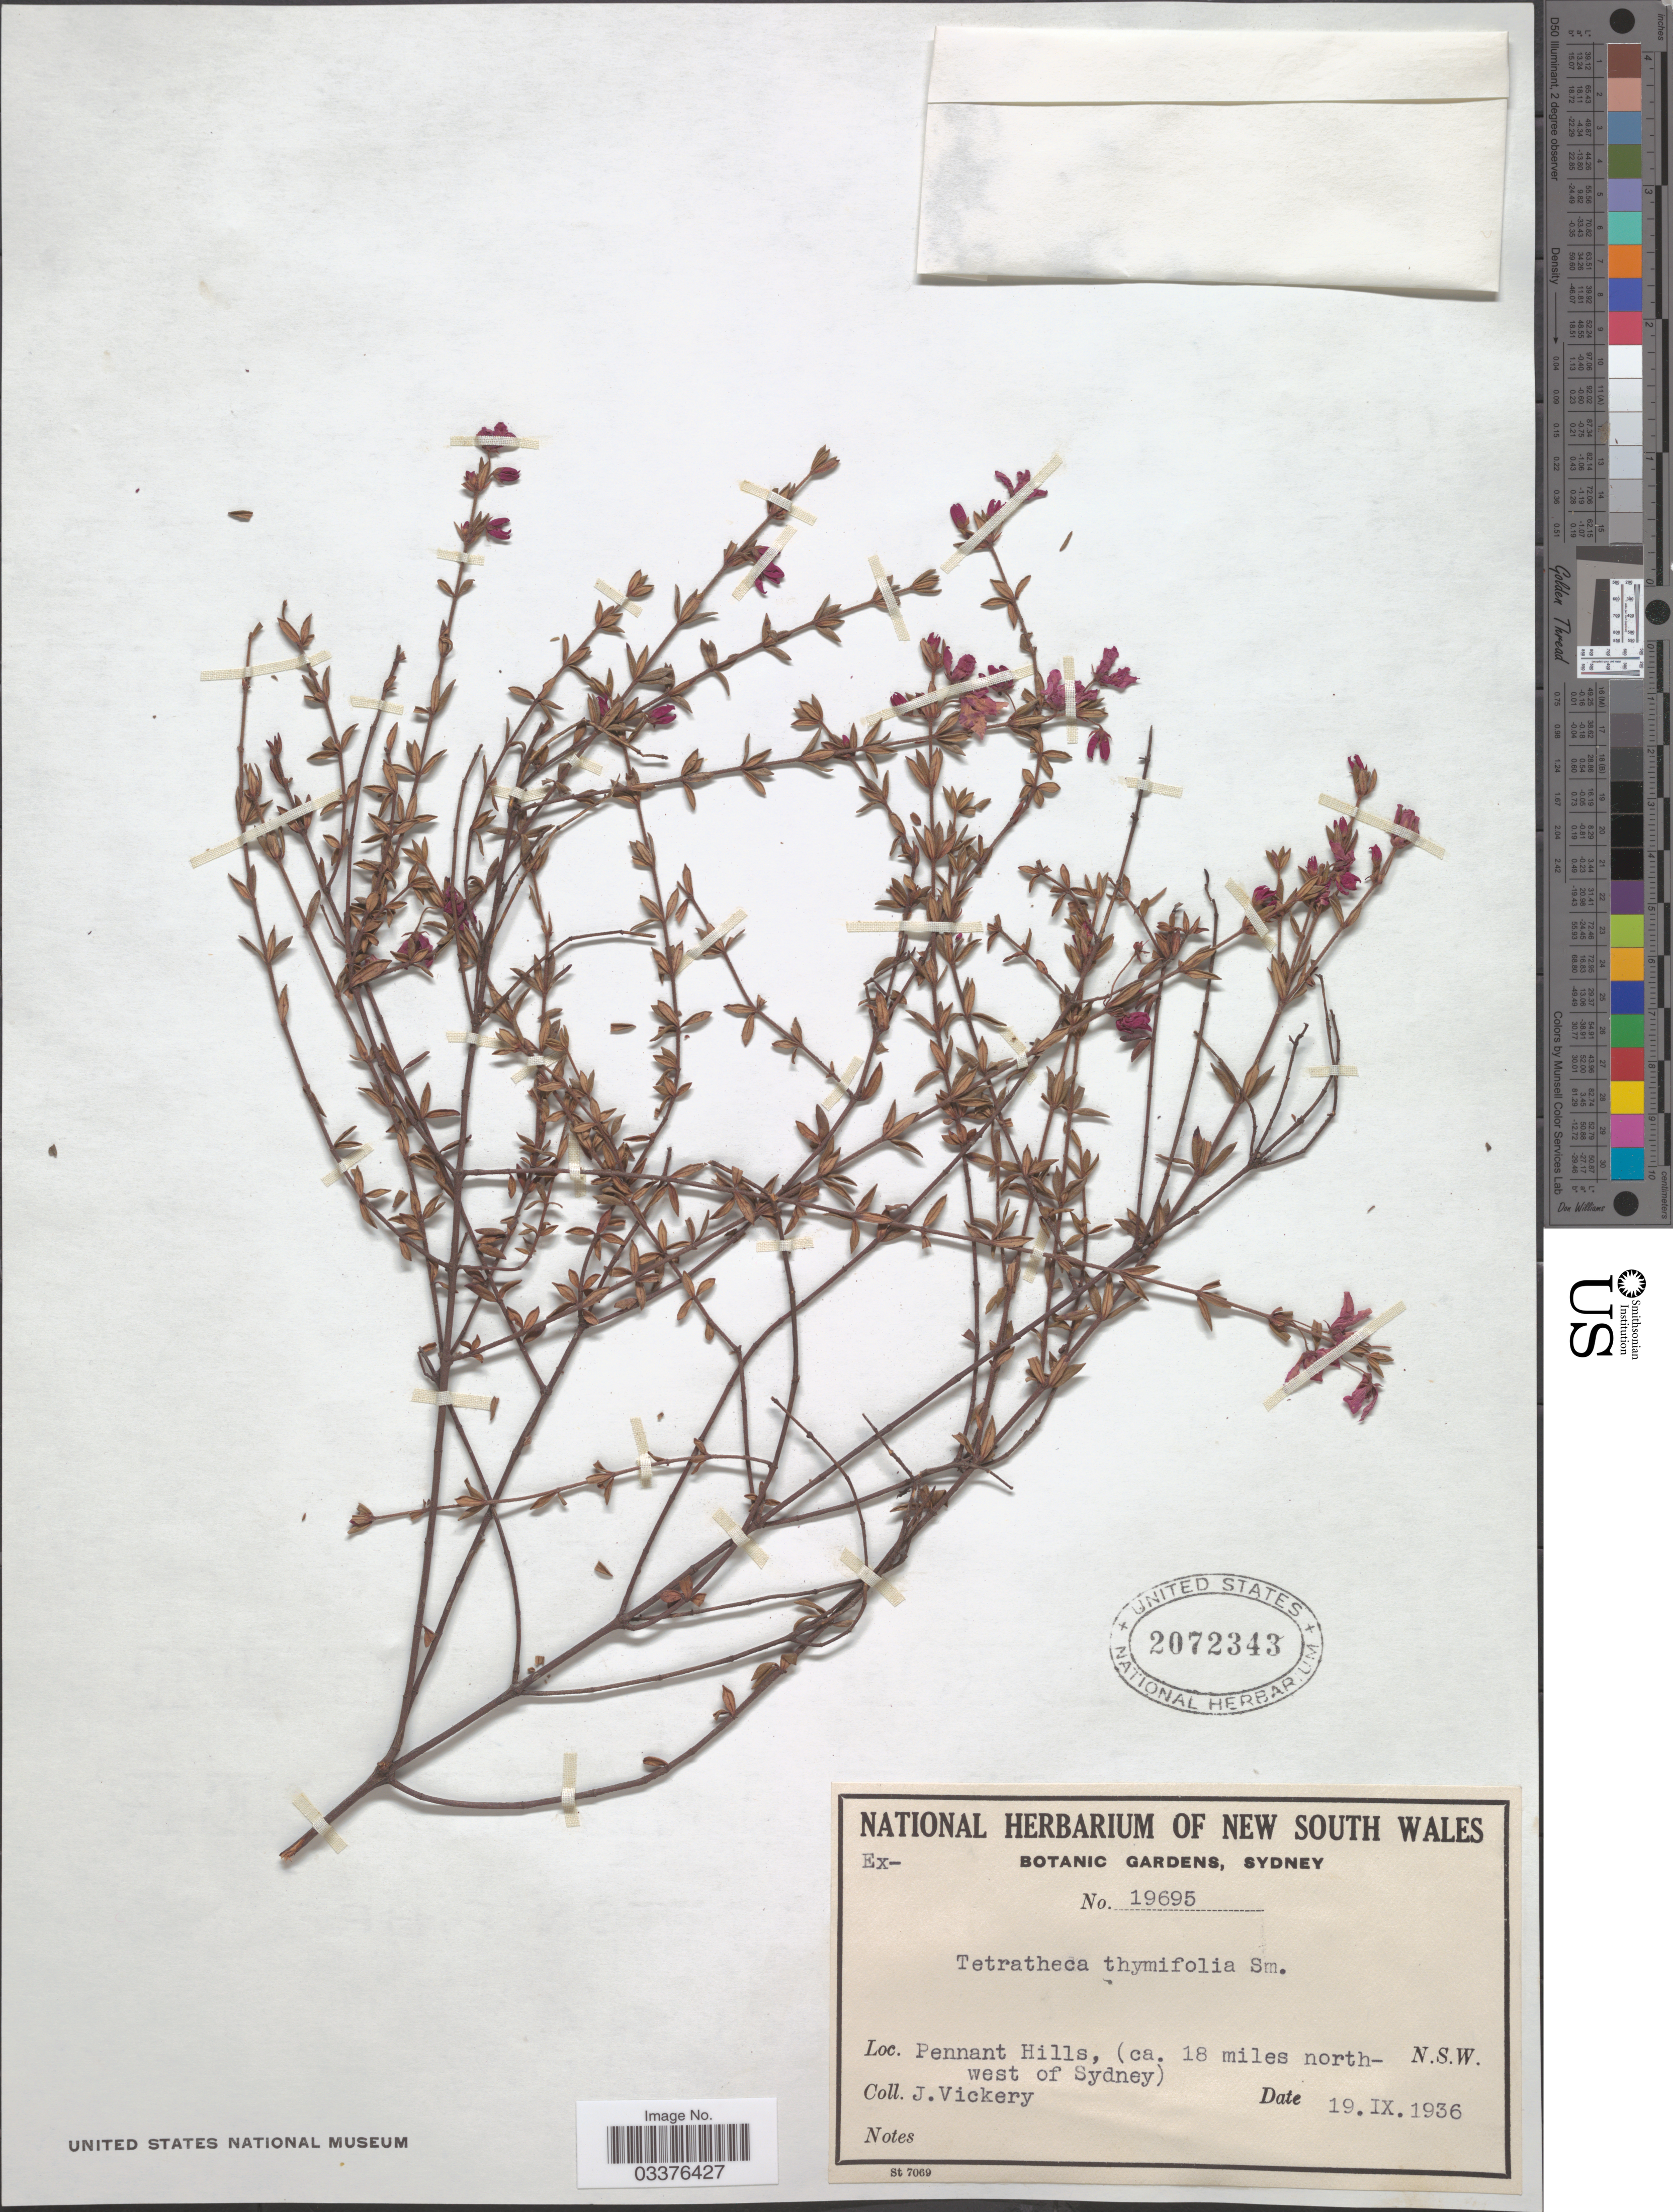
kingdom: Plantae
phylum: Tracheophyta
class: Magnoliopsida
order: Oxalidales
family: Elaeocarpaceae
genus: Tetratheca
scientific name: Tetratheca thymifolia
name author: Sm.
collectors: J. Vickery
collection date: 1936-09-19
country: Australia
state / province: New South Wales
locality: Pennant Hills, (ca. 18 miles north-west of Sydney).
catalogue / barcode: US 2072343